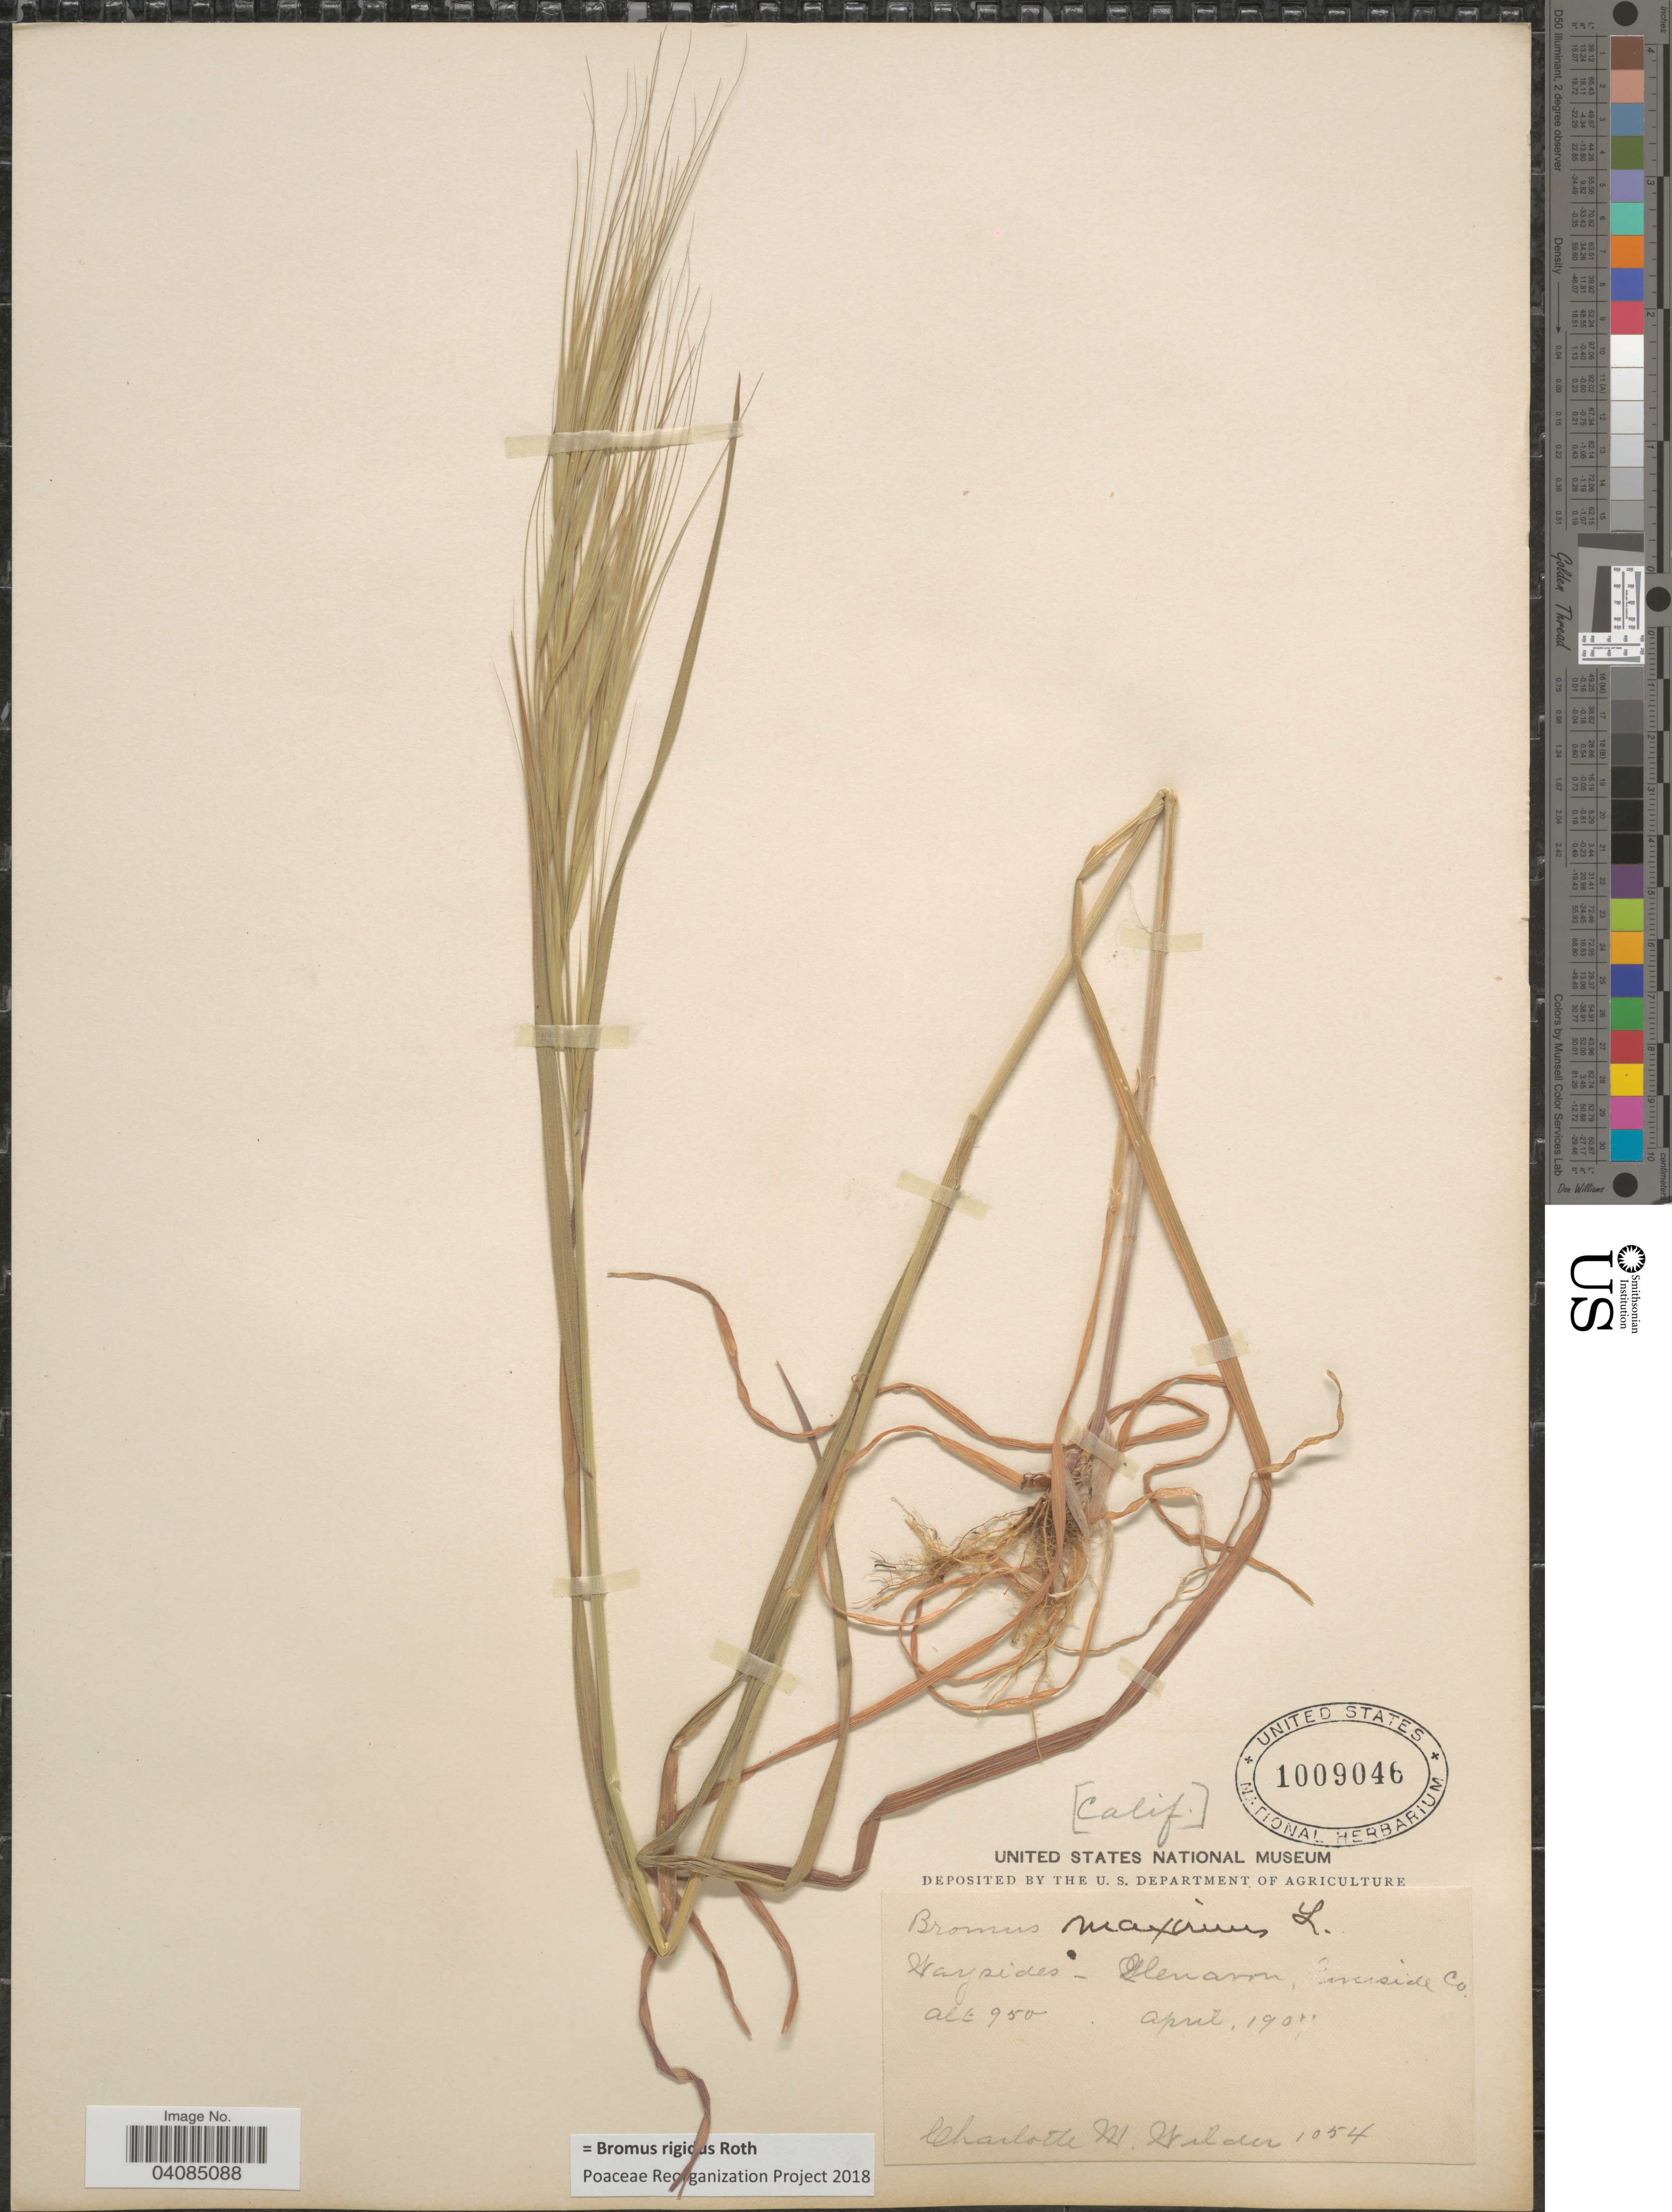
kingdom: Plantae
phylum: Tracheophyta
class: Liliopsida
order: Poales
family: Poaceae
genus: Bromus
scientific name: Bromus rigidus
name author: Roth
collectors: C. Wilder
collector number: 1054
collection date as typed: April, 190!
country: United States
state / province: California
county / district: Riverside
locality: Waysides - Glenavon, Riverside Co.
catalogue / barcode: US 1009046